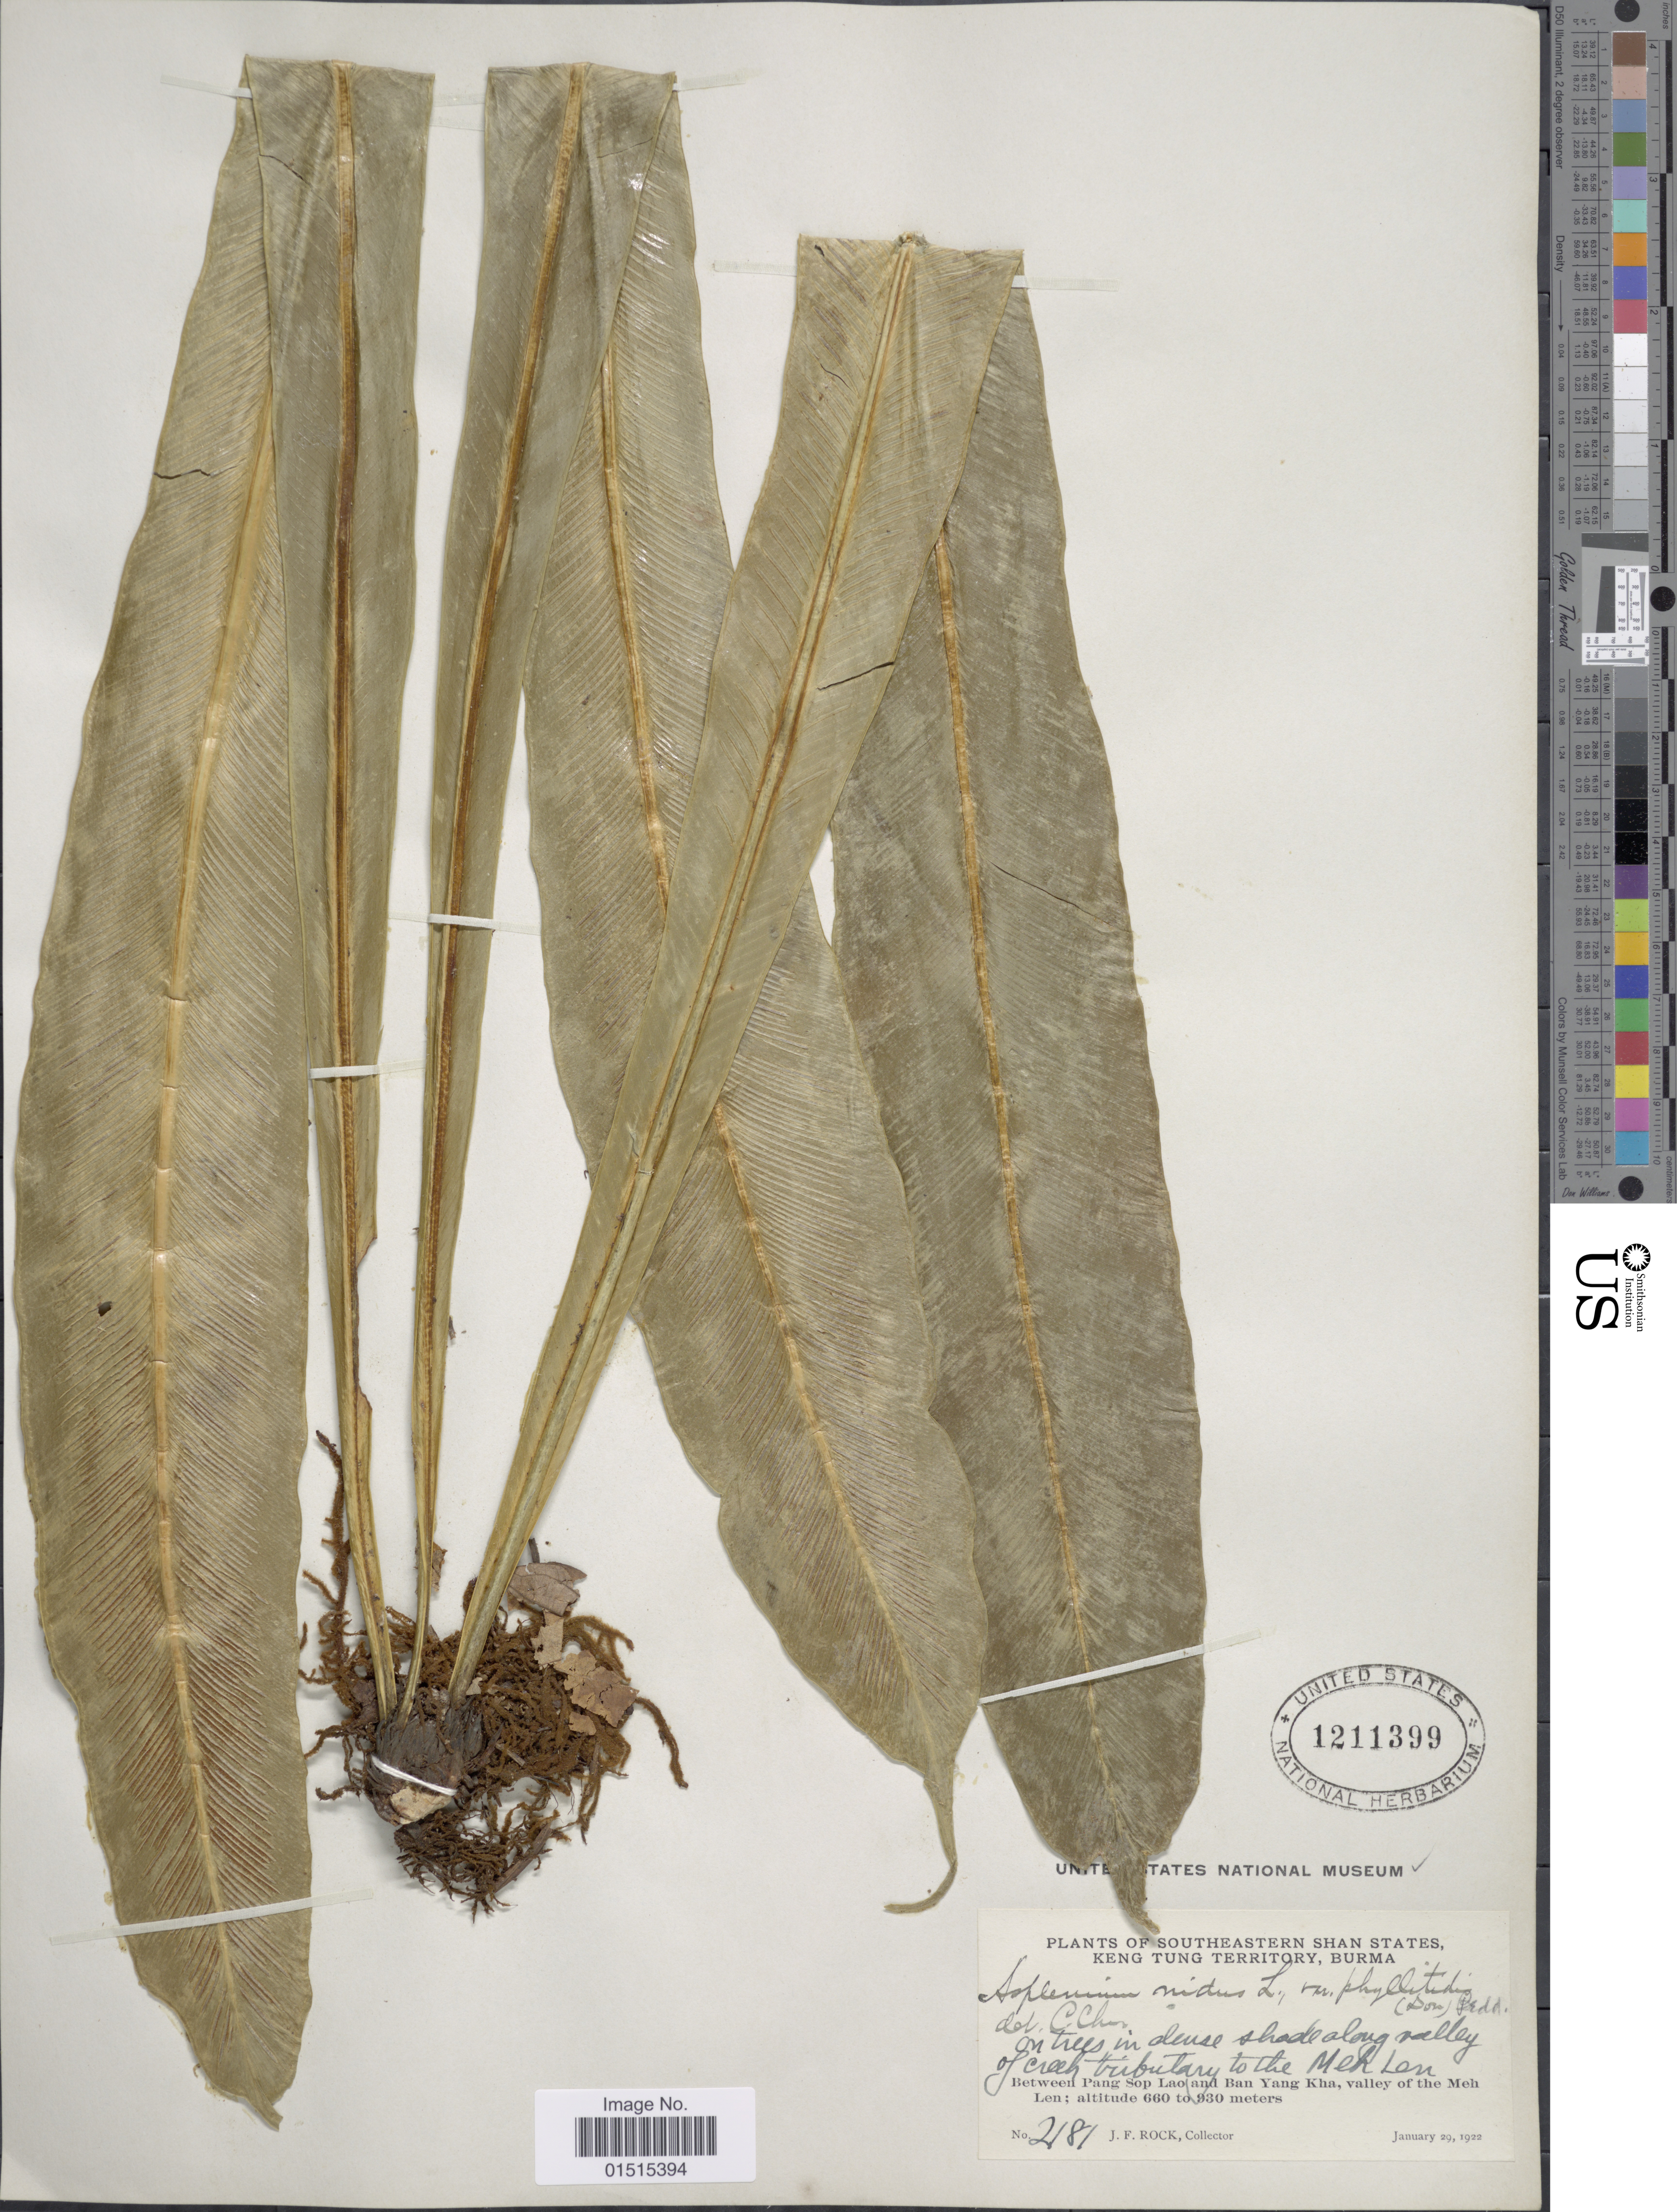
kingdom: Plantae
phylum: Tracheophyta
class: Polypodiopsida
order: Polypodiales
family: Aspleniaceae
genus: Asplenium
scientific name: Asplenium phyllitidis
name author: D. Don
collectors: J. Rock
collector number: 2181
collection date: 1922-01-29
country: Myanmar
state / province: Shan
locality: Southeastern Shan States, Ken Tung Territory, Burma, on trees in dense shade along valley creek tributary to the Meh Len, between Pang Sop Lao and Ban Yang Kha, valley of the Meh Len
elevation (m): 660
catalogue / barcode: US 1211399